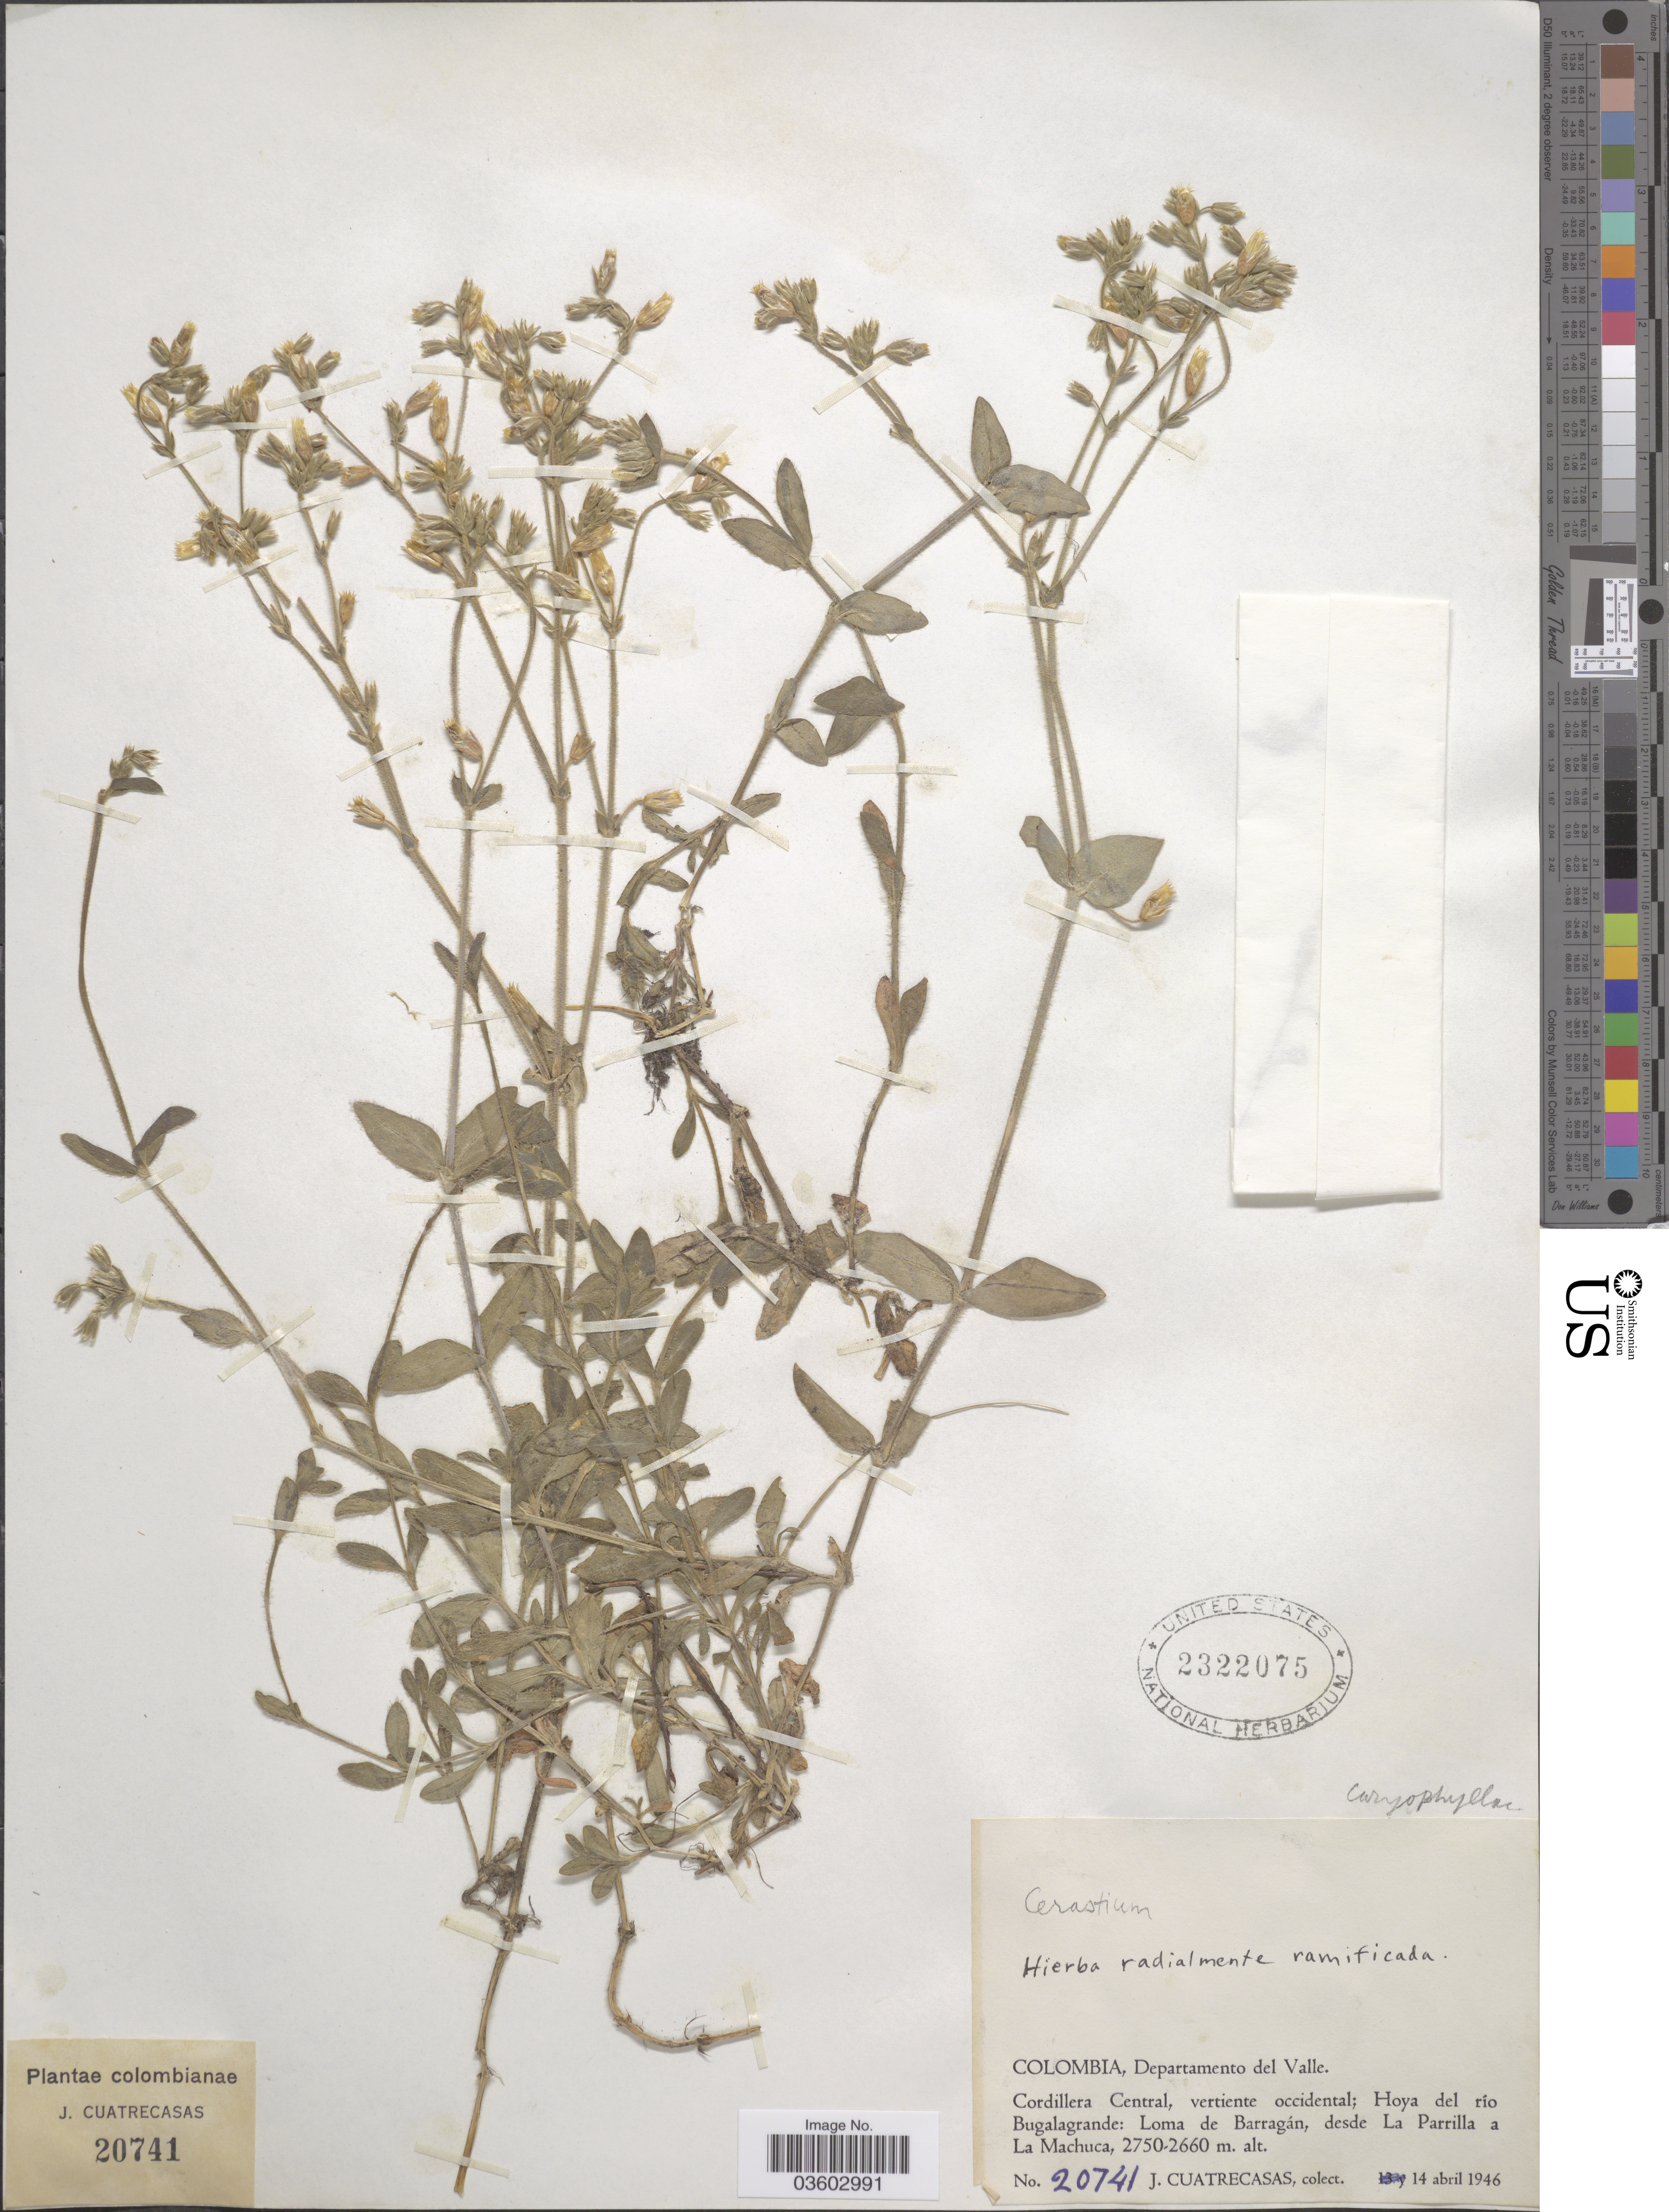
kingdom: Plantae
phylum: Tracheophyta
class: Magnoliopsida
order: Caryophyllales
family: Caryophyllaceae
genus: Cerastium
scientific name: Cerastium sp.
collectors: J. Cuatrecasas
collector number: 20741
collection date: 1946-04-14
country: Colombia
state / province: Valle del Cauca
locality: Departamento del Valle. Cordillera Central, vertiente occidental; Hoya del río Bugalagrande: Loma de Barragán, desde La Parrilla a La Machuca.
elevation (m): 2660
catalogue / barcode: US 2322075